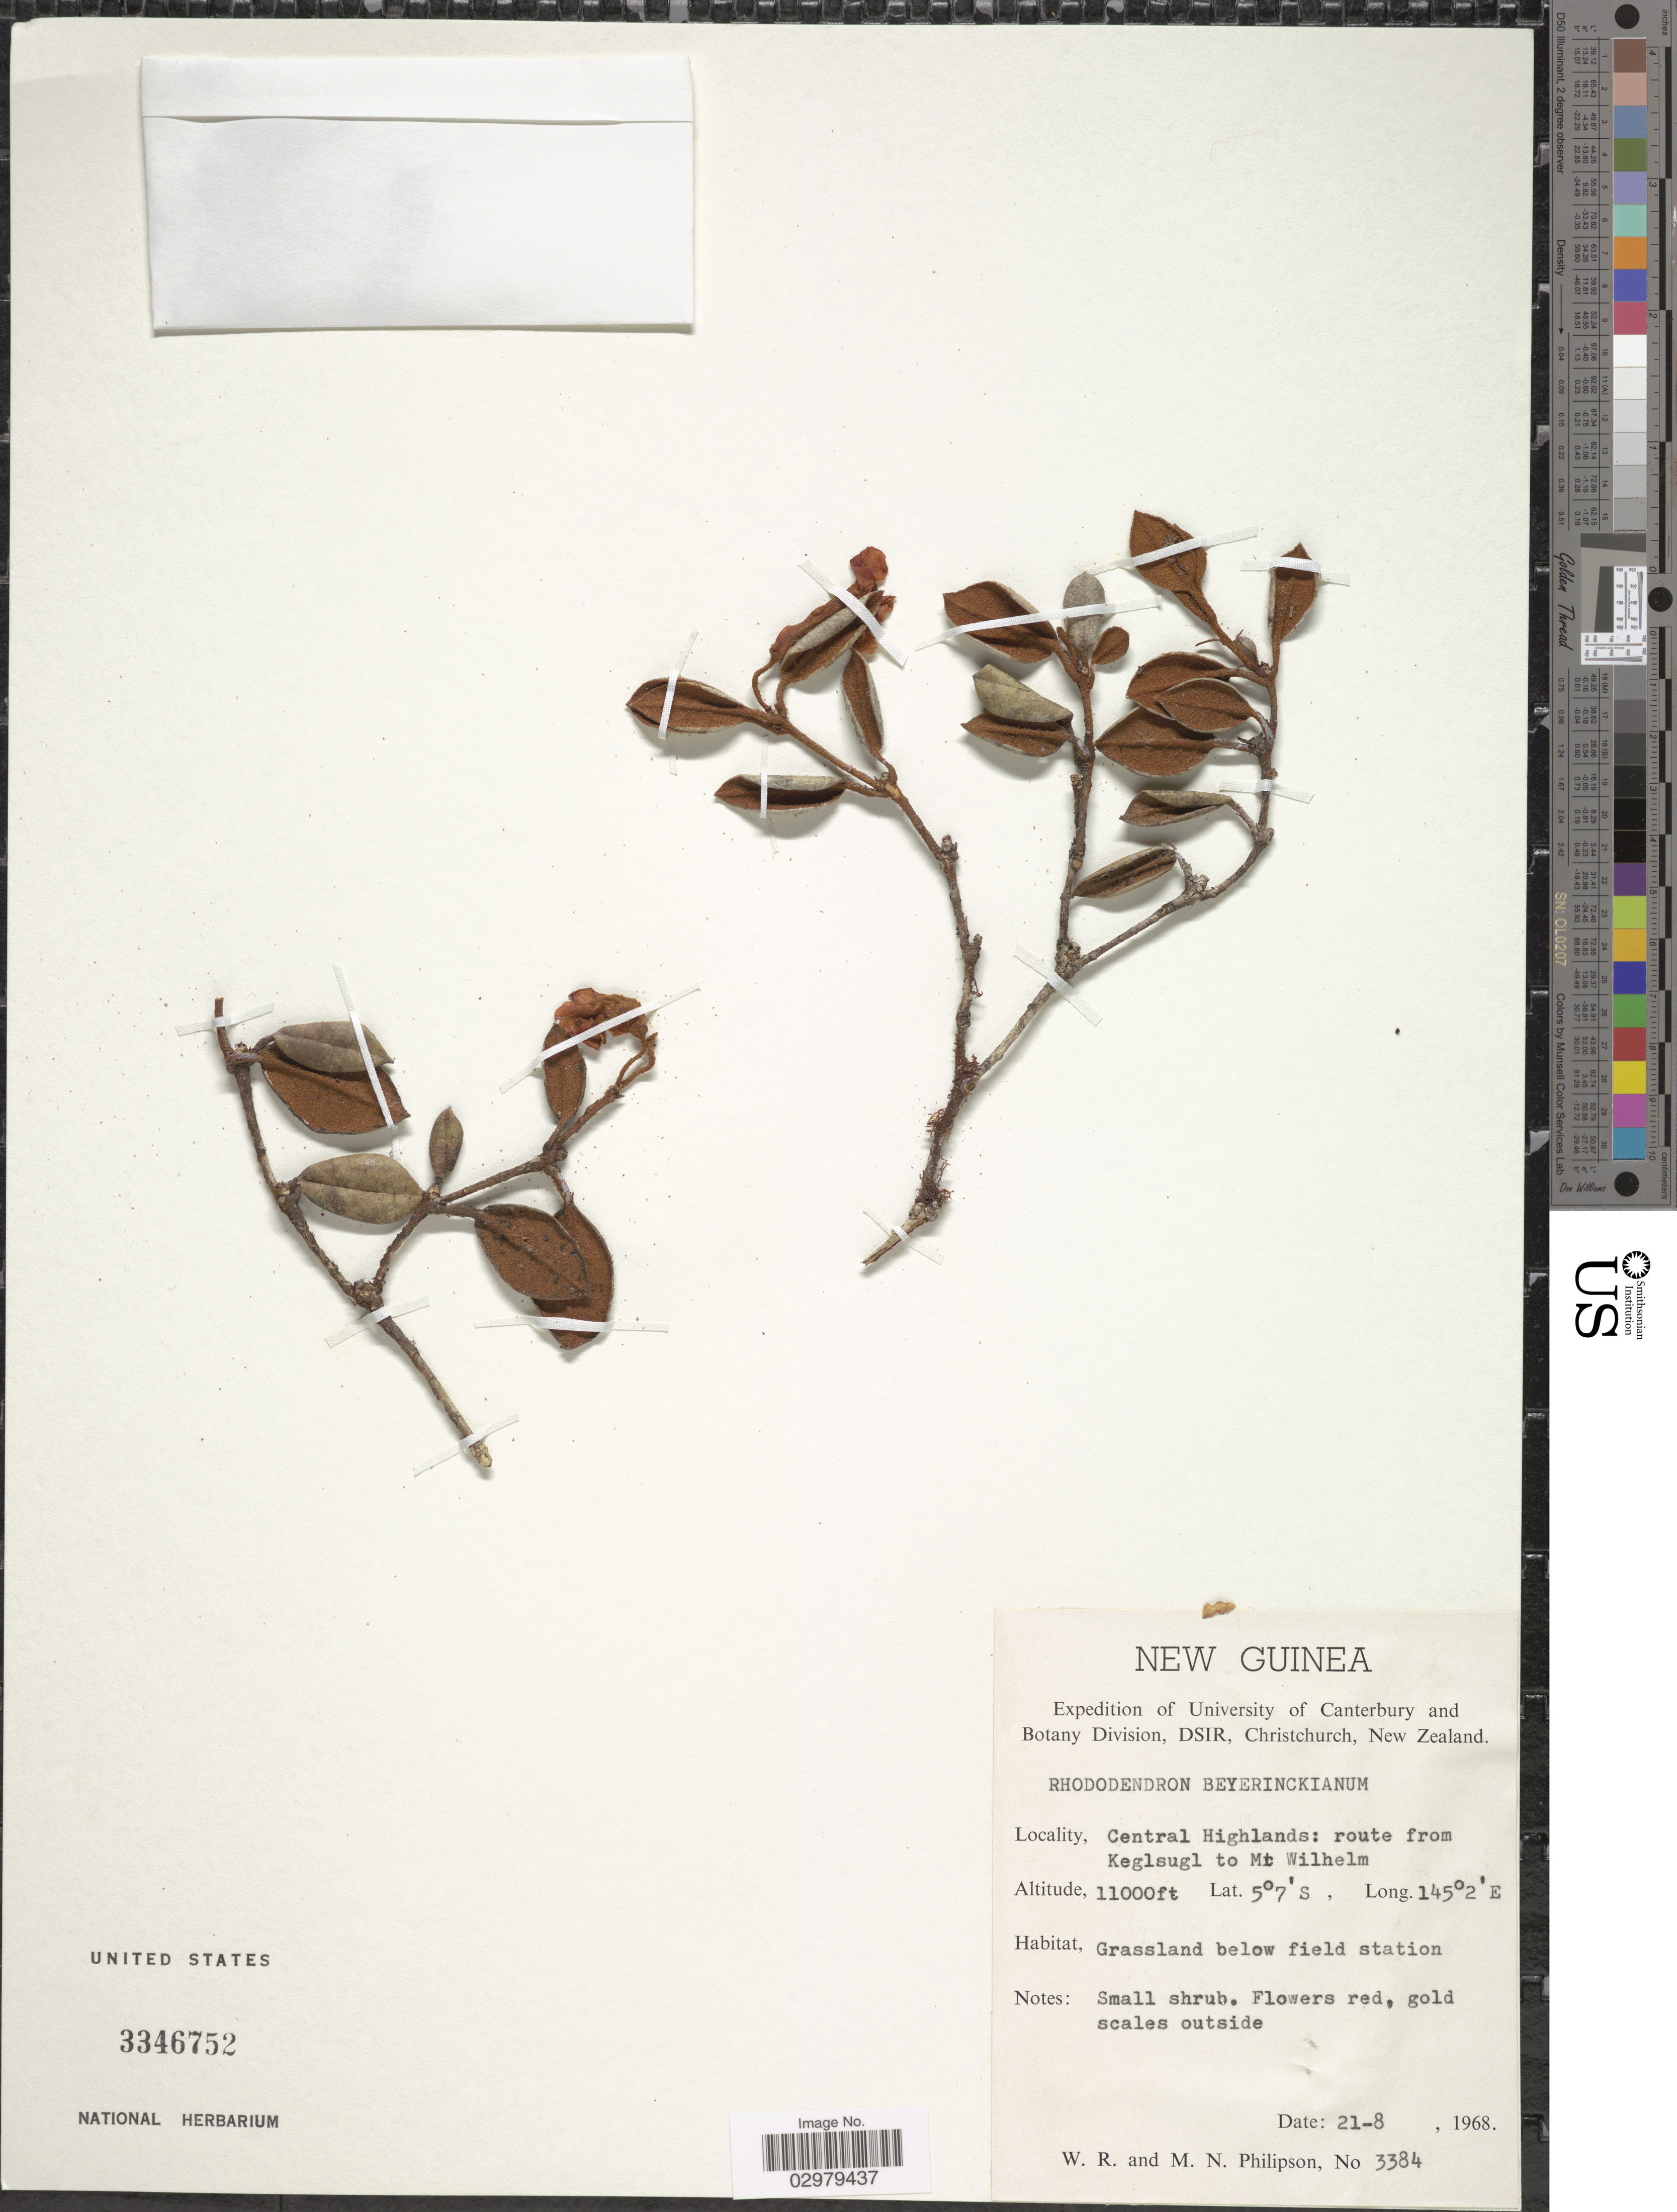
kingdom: Plantae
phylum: Tracheophyta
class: Magnoliopsida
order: Ericales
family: Ericaceae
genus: Rhododendron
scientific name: Rhododendron beyerinckianum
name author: Koord.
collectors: W. R. Philipson & M. Philipson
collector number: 3384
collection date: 1968-08-21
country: Papua New Guinea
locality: New Guinea. Central Highlands: route from Keglsugl to Mt Wilhelm.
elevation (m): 3353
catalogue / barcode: US 3346752